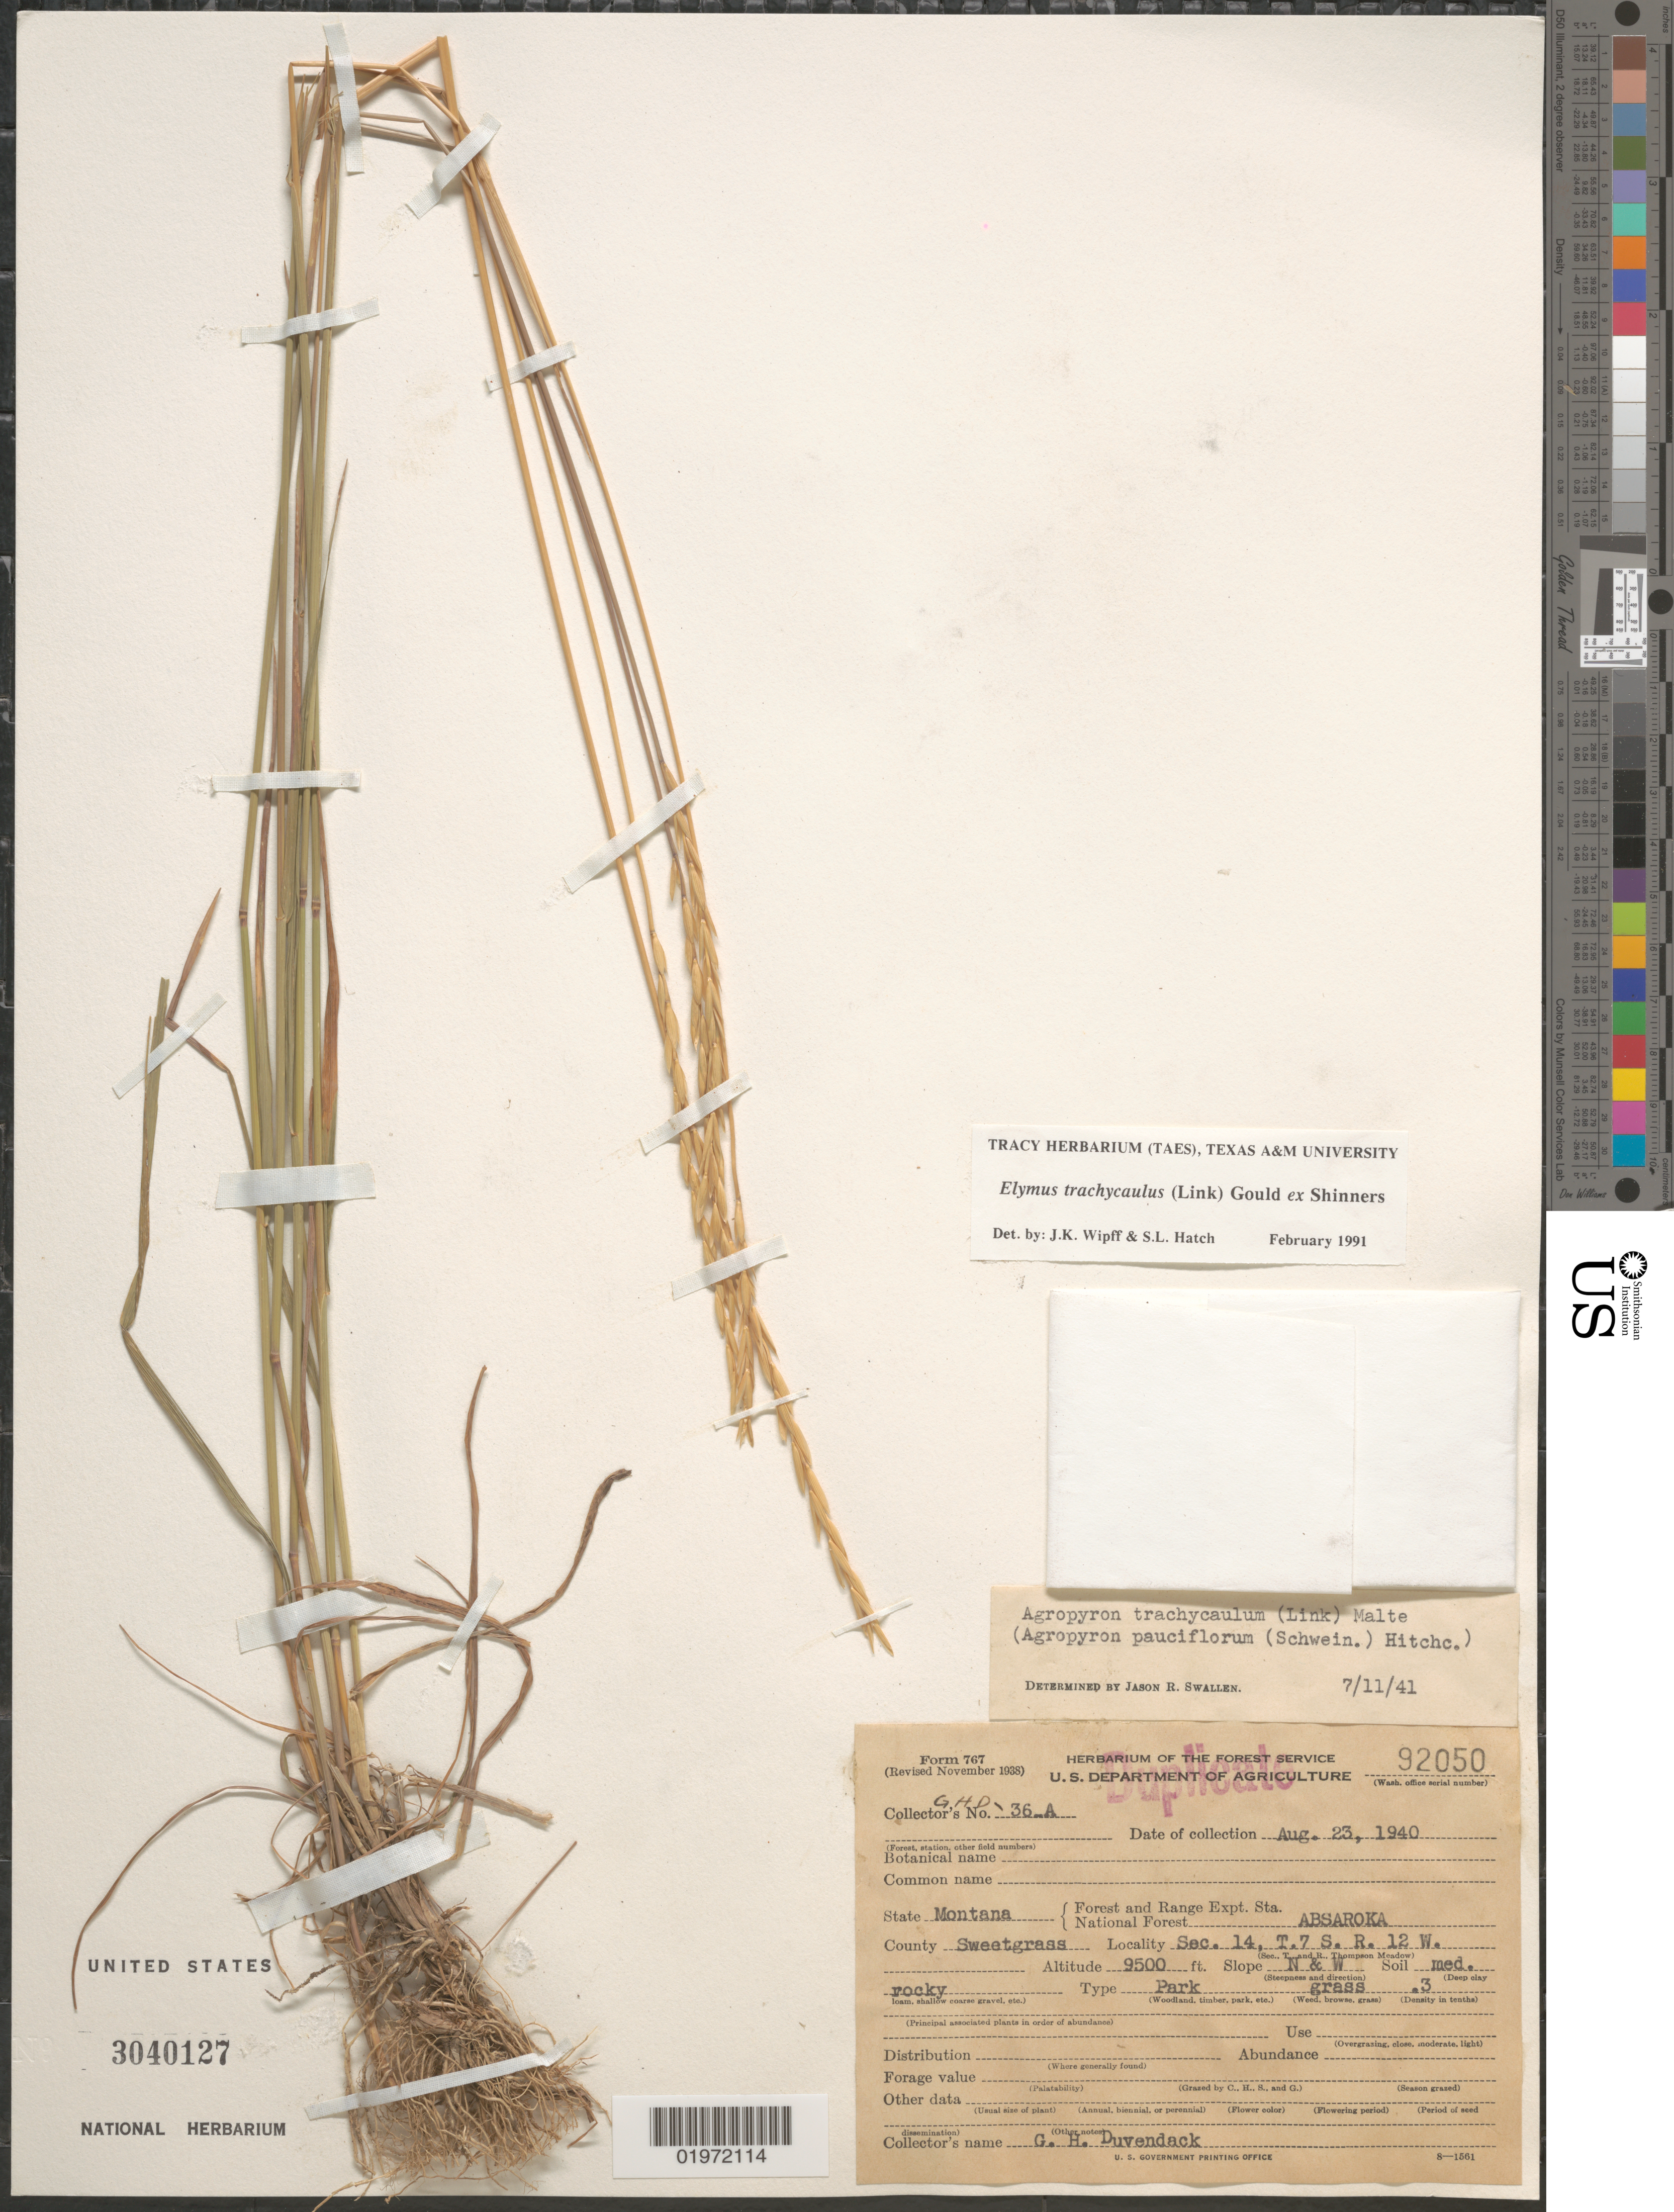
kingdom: Plantae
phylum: Tracheophyta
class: Liliopsida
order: Poales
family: Poaceae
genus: Elymus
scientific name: Elymus trachycaulus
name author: (Link) Gould ex Shinners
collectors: G. Duvendack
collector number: G.H.D.-36-A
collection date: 1940-08-23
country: United States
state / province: Montana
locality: Forest and Range Expt. Sta. National Forest Absaroka. County Sweetgrass. Sec. 14, T.7 S. R. 12 W. Slope N & W.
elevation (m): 2896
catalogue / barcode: US 3040127